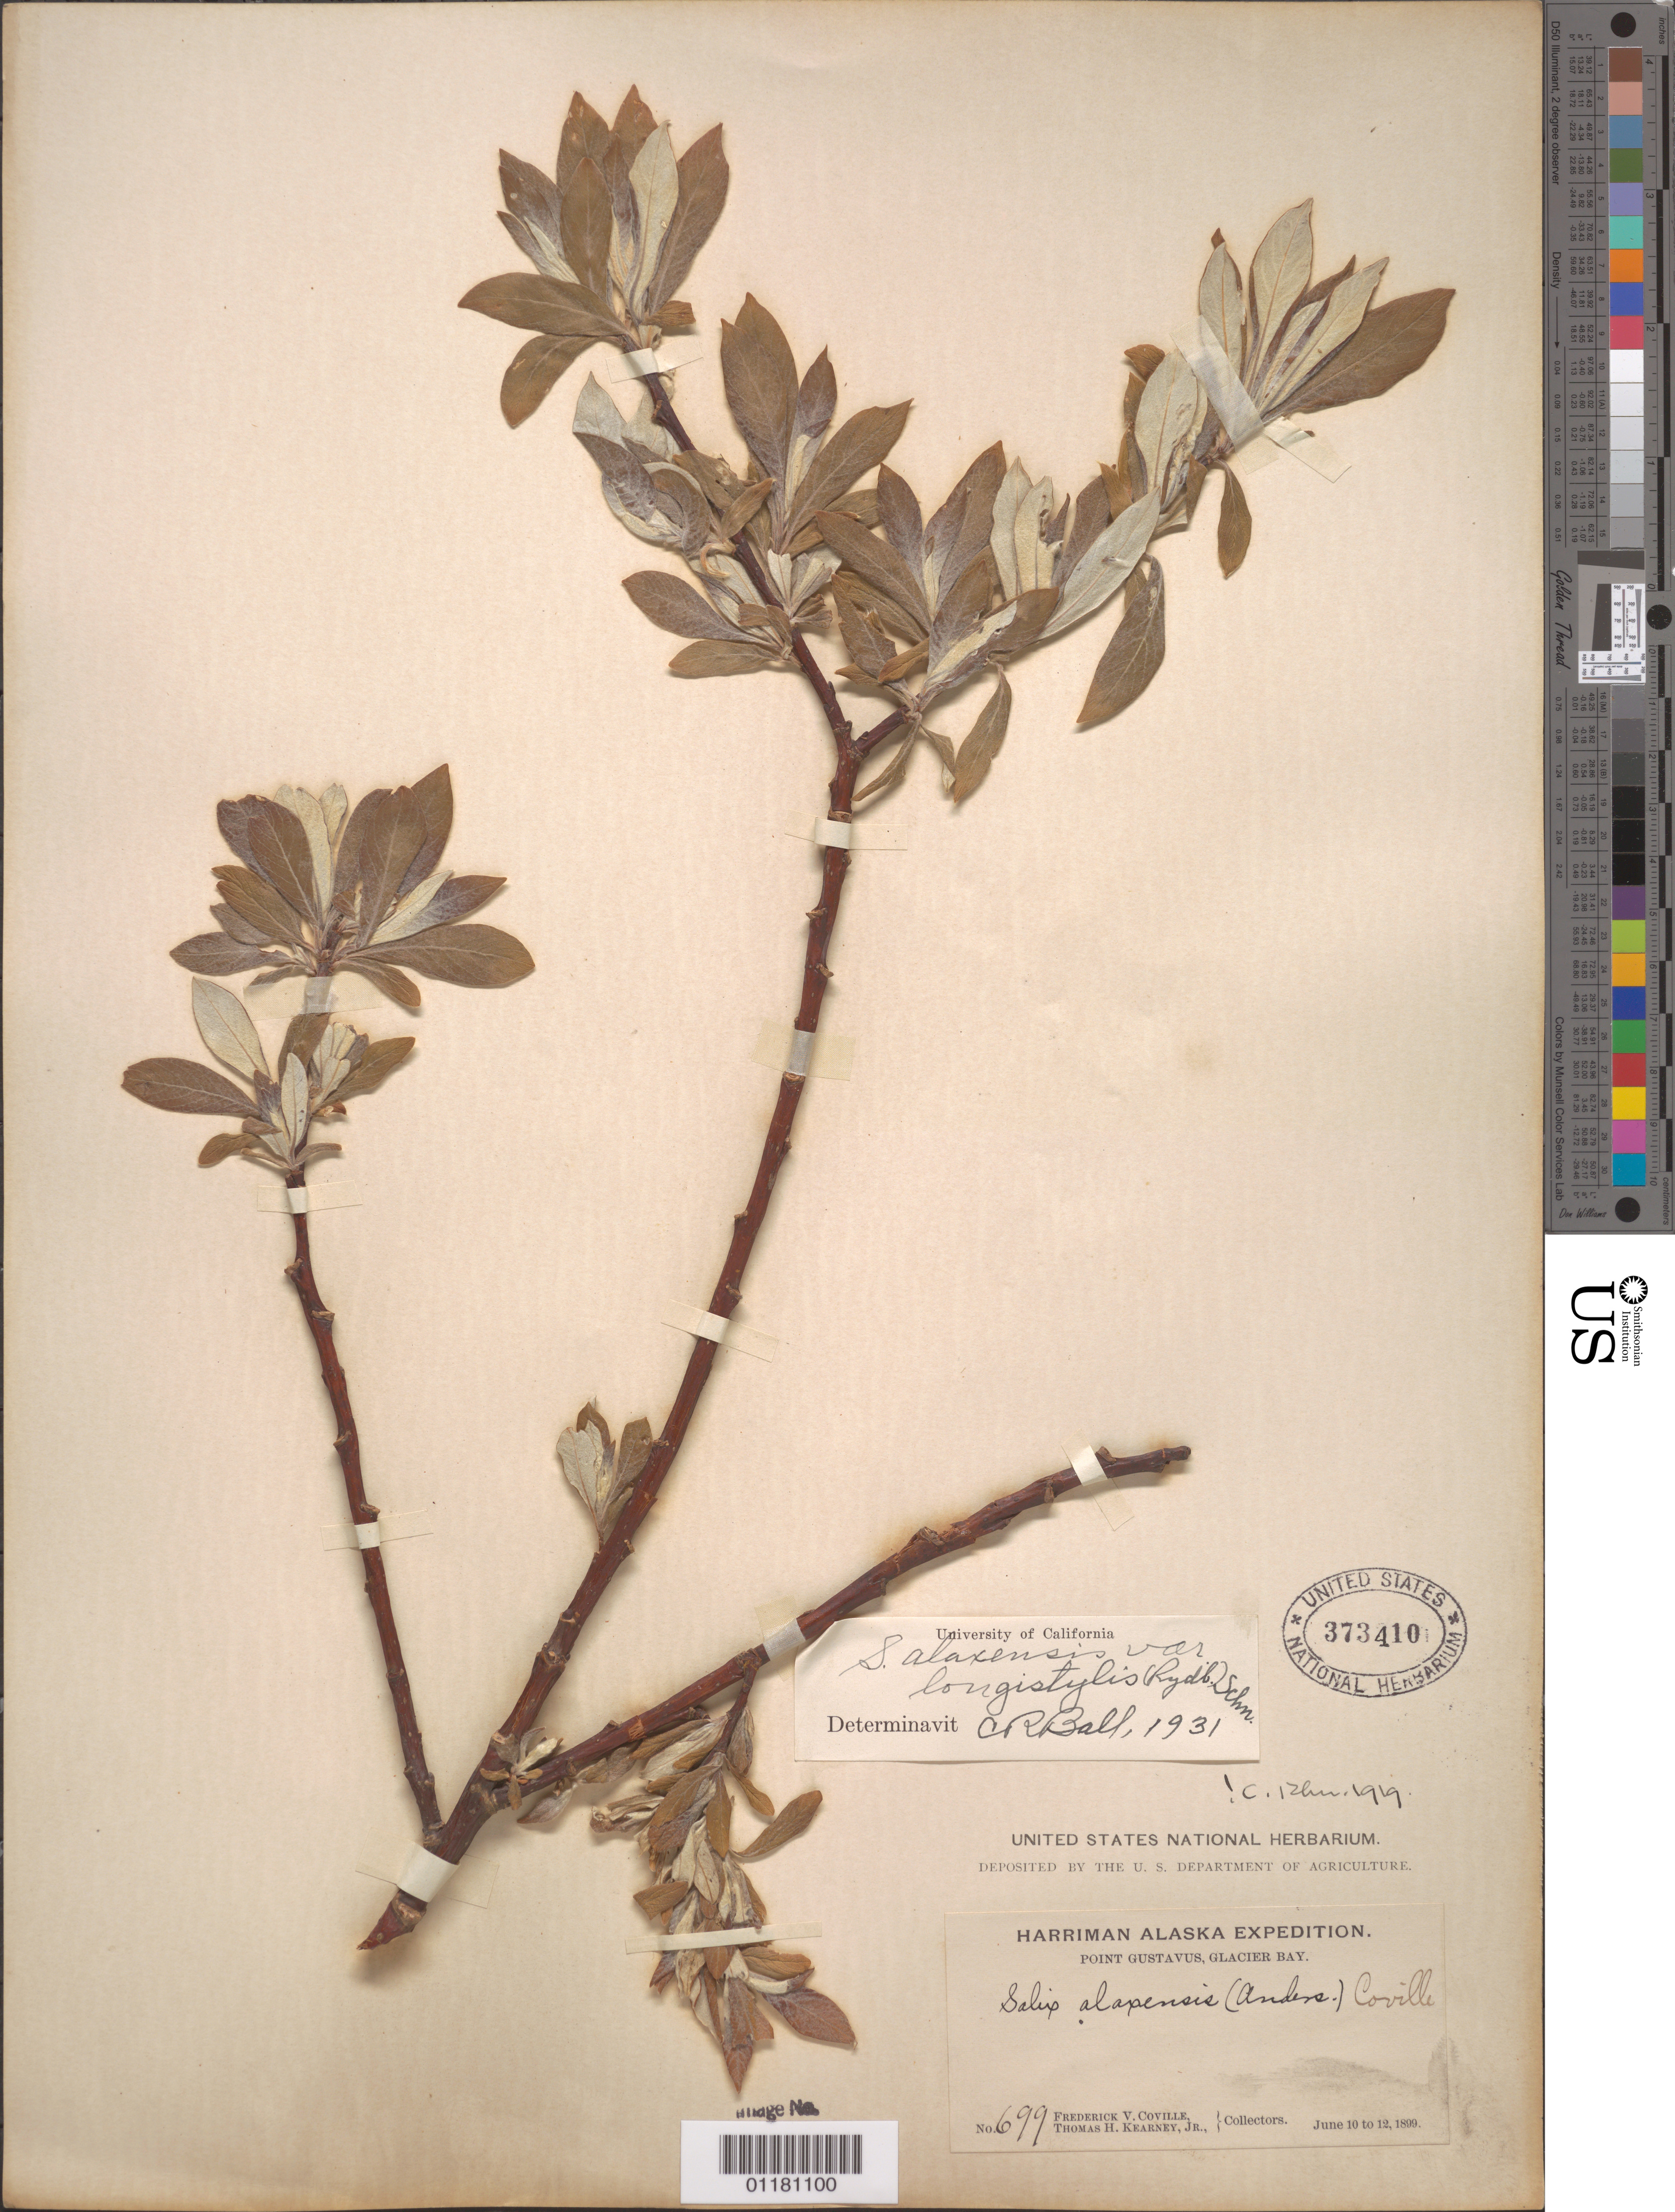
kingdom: Plantae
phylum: Tracheophyta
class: Magnoliopsida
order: Malpighiales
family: Salicaceae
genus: Salix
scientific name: Salix alaxensis var. longistylis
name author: (Rydb.) C.K. Schneid.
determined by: Ball, C. R.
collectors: F. V. Coville & T. H. Kearney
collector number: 699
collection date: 1899-06-10/1899-06-12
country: United States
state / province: Alaska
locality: Point Gustavus, Glacier Bay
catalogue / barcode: US 373410